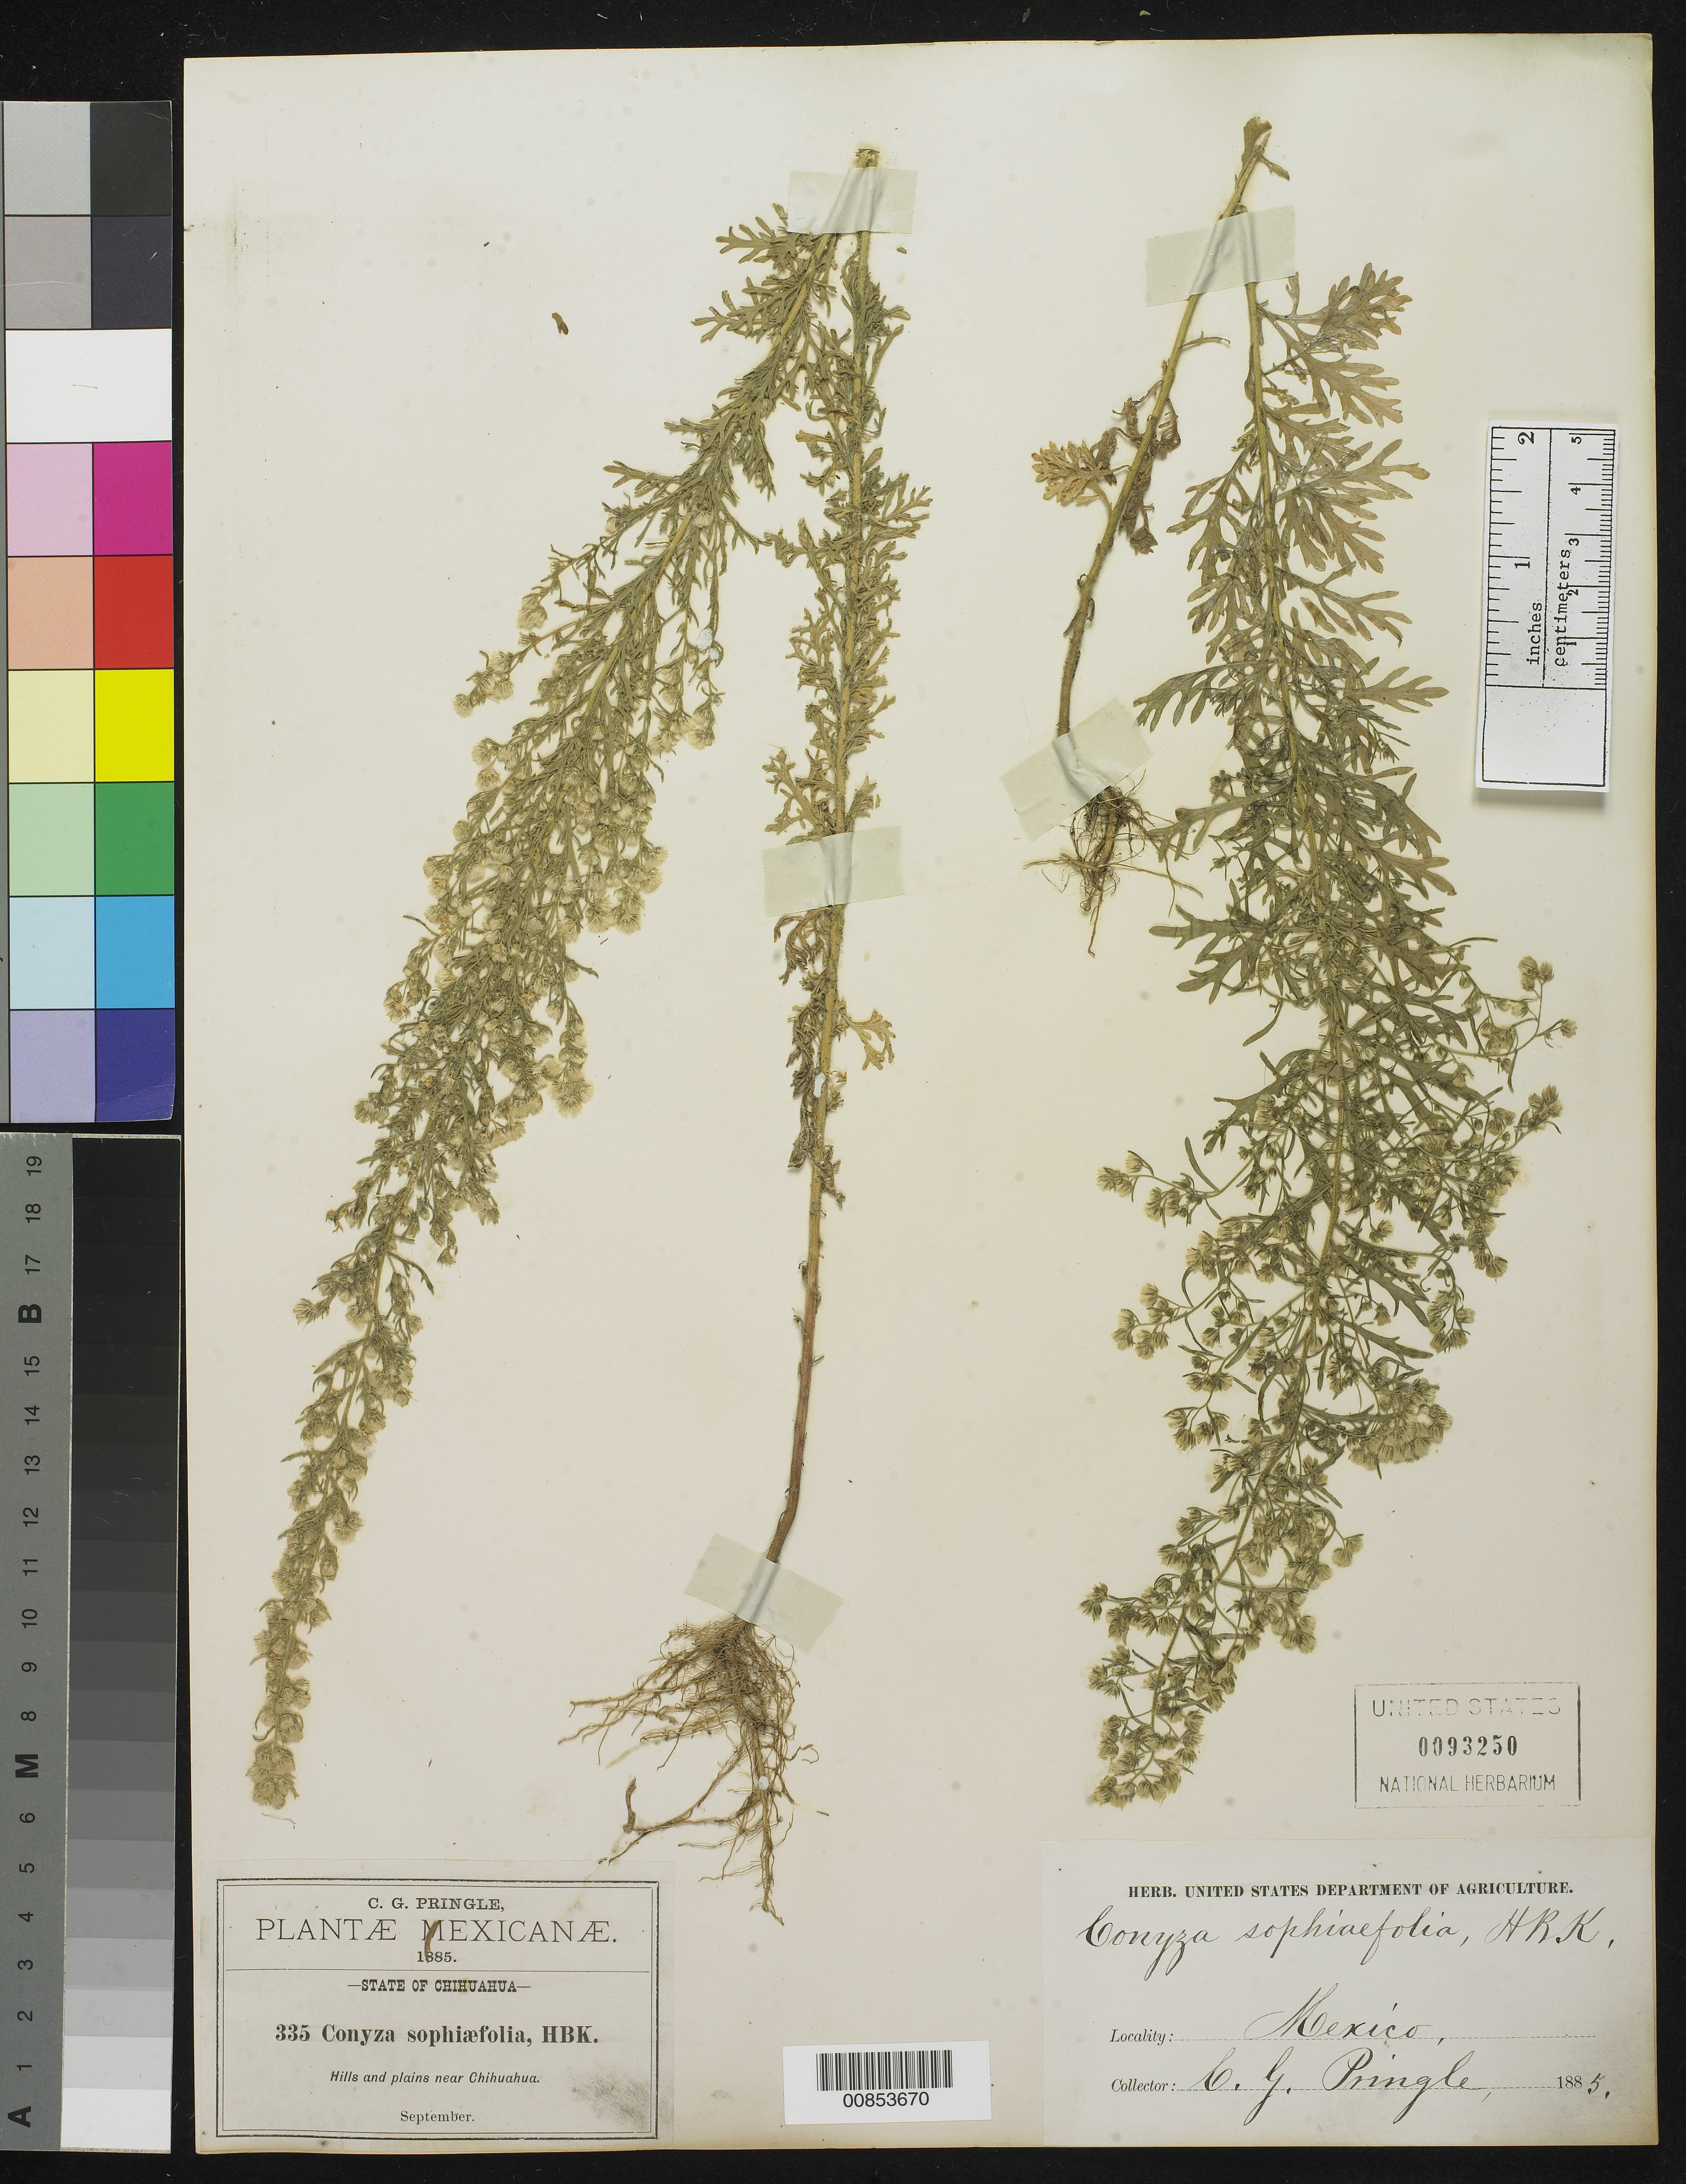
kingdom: Plantae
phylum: Tracheophyta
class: Magnoliopsida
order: Asterales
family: Asteraceae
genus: Conyza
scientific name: Conyza sophiaefolia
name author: Kunth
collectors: C. G. Pringle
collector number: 335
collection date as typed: Sep 1885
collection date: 1885-09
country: Mexico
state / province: Chihuahua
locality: Hills and plains near Chihuahua.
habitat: Hills and plains.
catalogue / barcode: US 93250